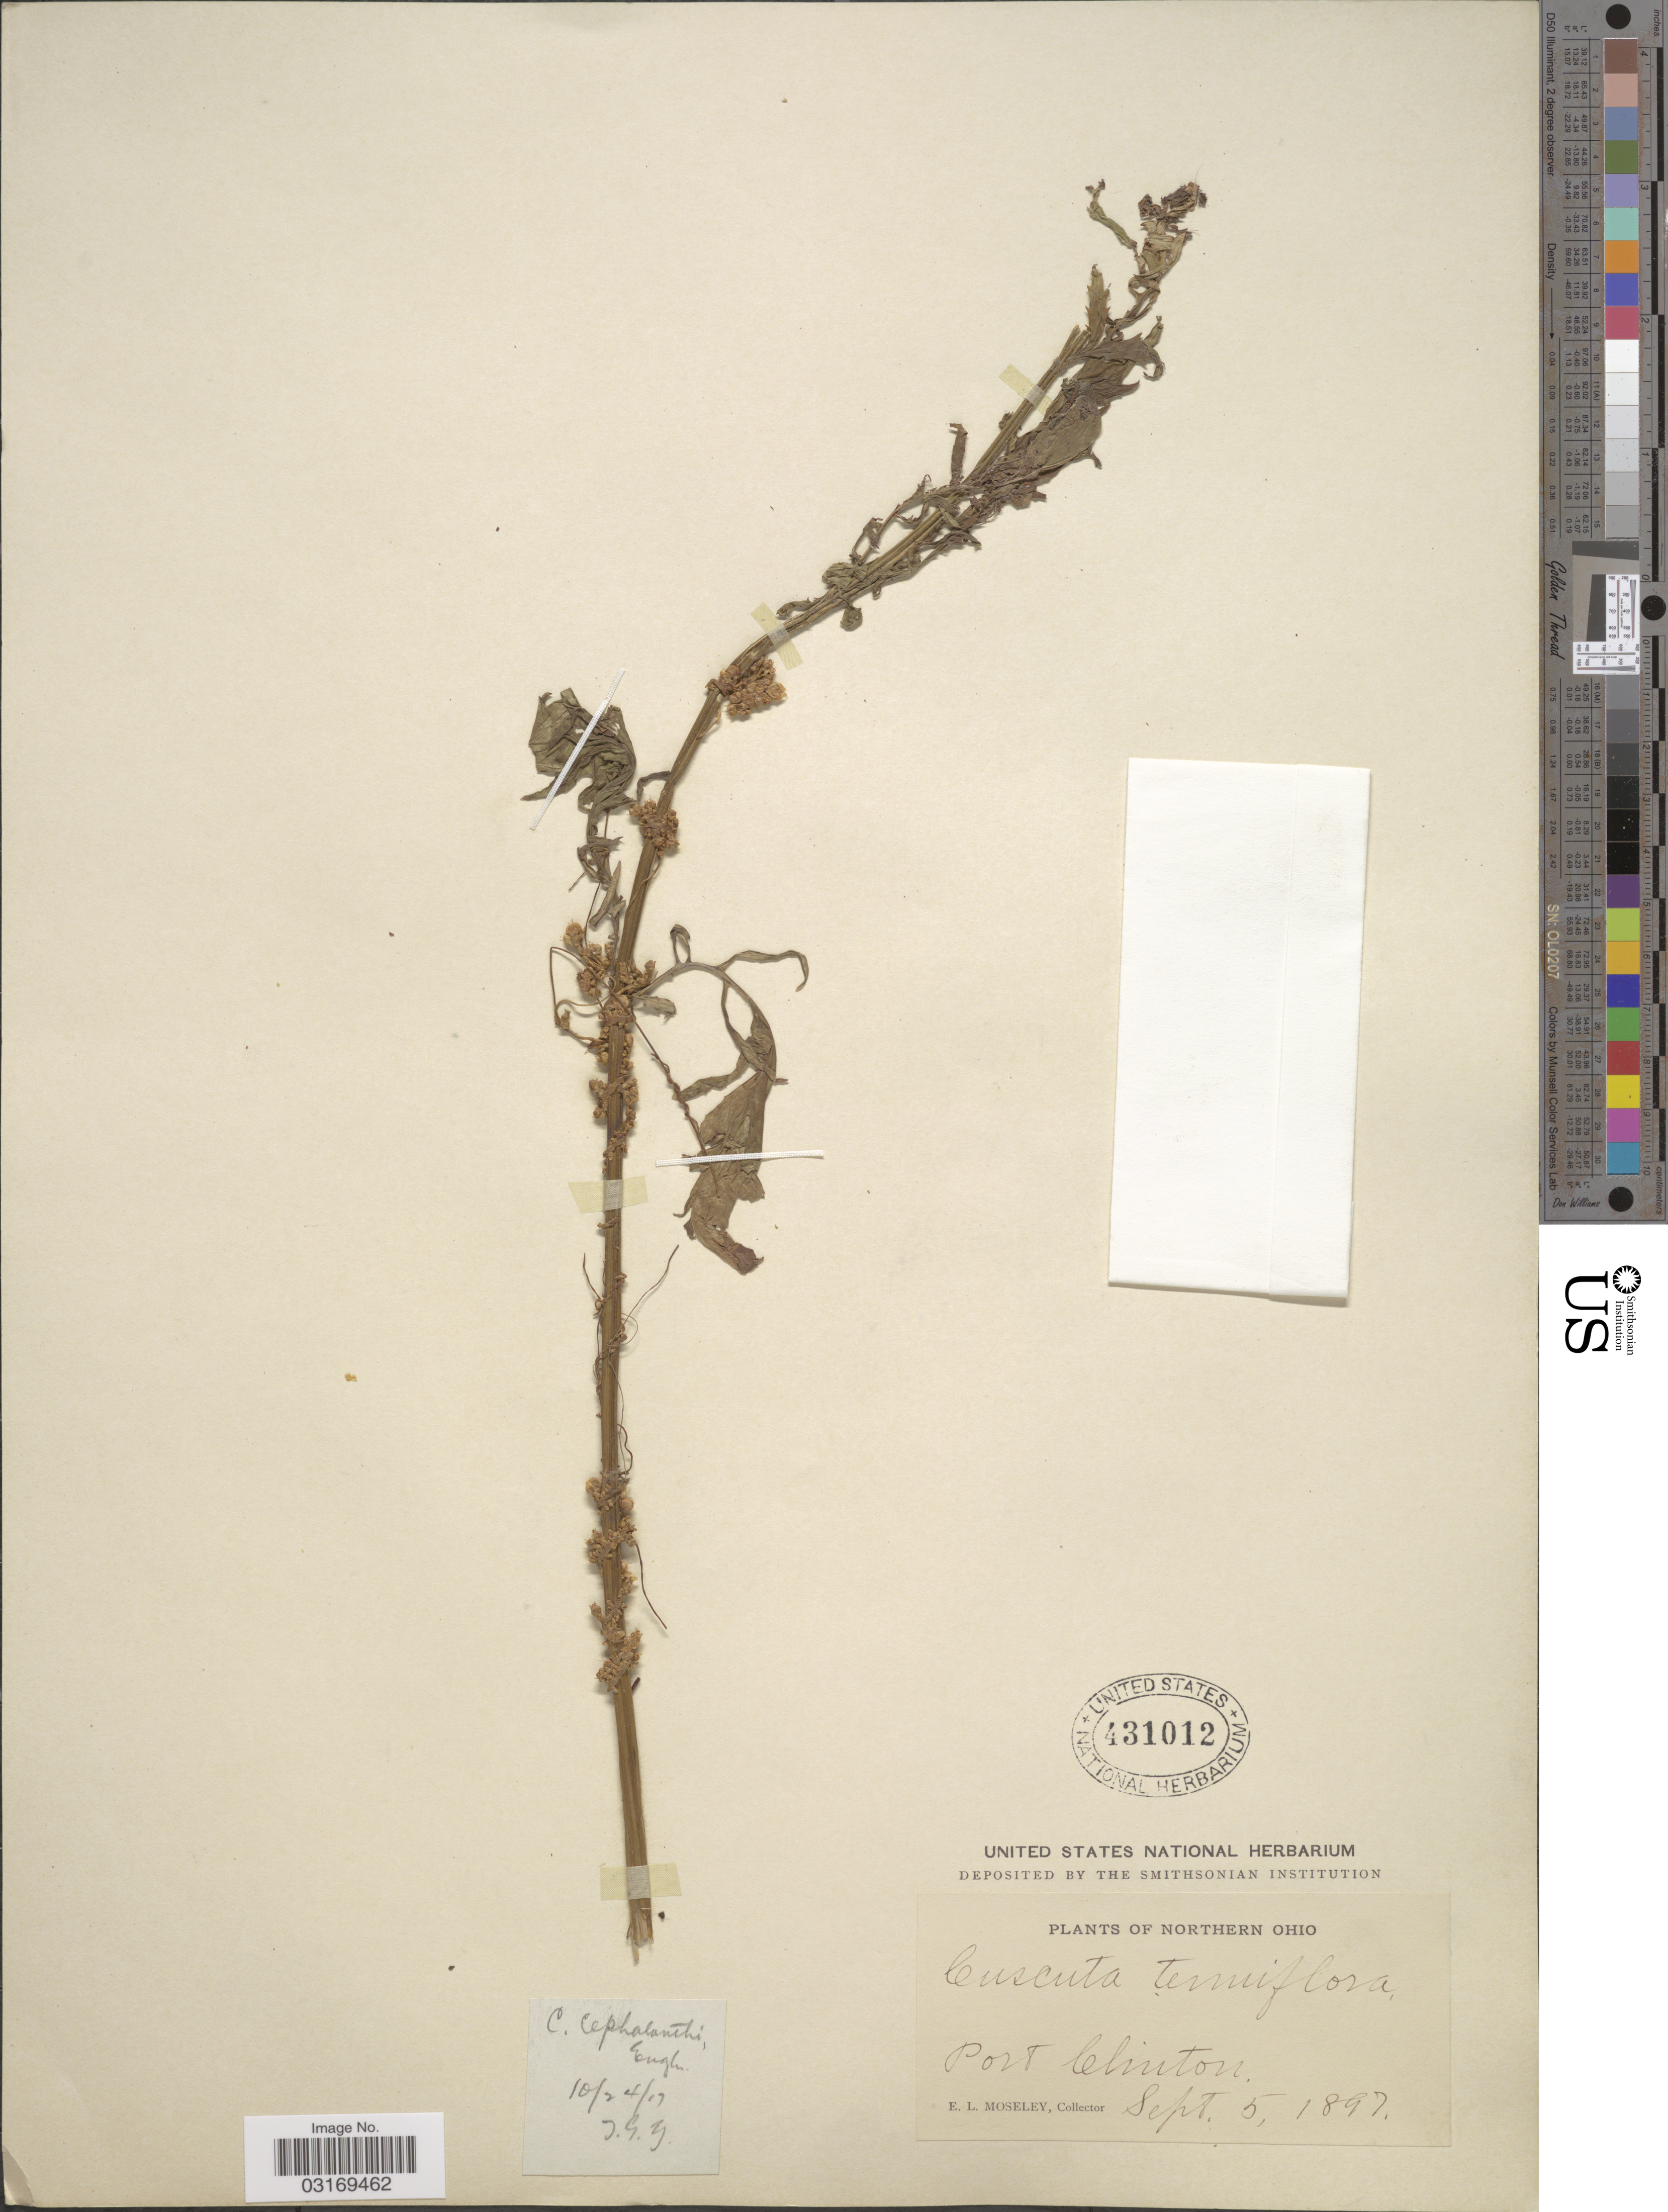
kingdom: Plantae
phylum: Tracheophyta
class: Magnoliopsida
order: Solanales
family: Convolvulaceae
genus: Cuscuta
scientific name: Cuscuta cephalanthi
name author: Engelm.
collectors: E. Moseley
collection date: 1897-09-05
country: United States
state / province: Ohio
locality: Northern Ohio. Port Clinton.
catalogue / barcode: US 431012